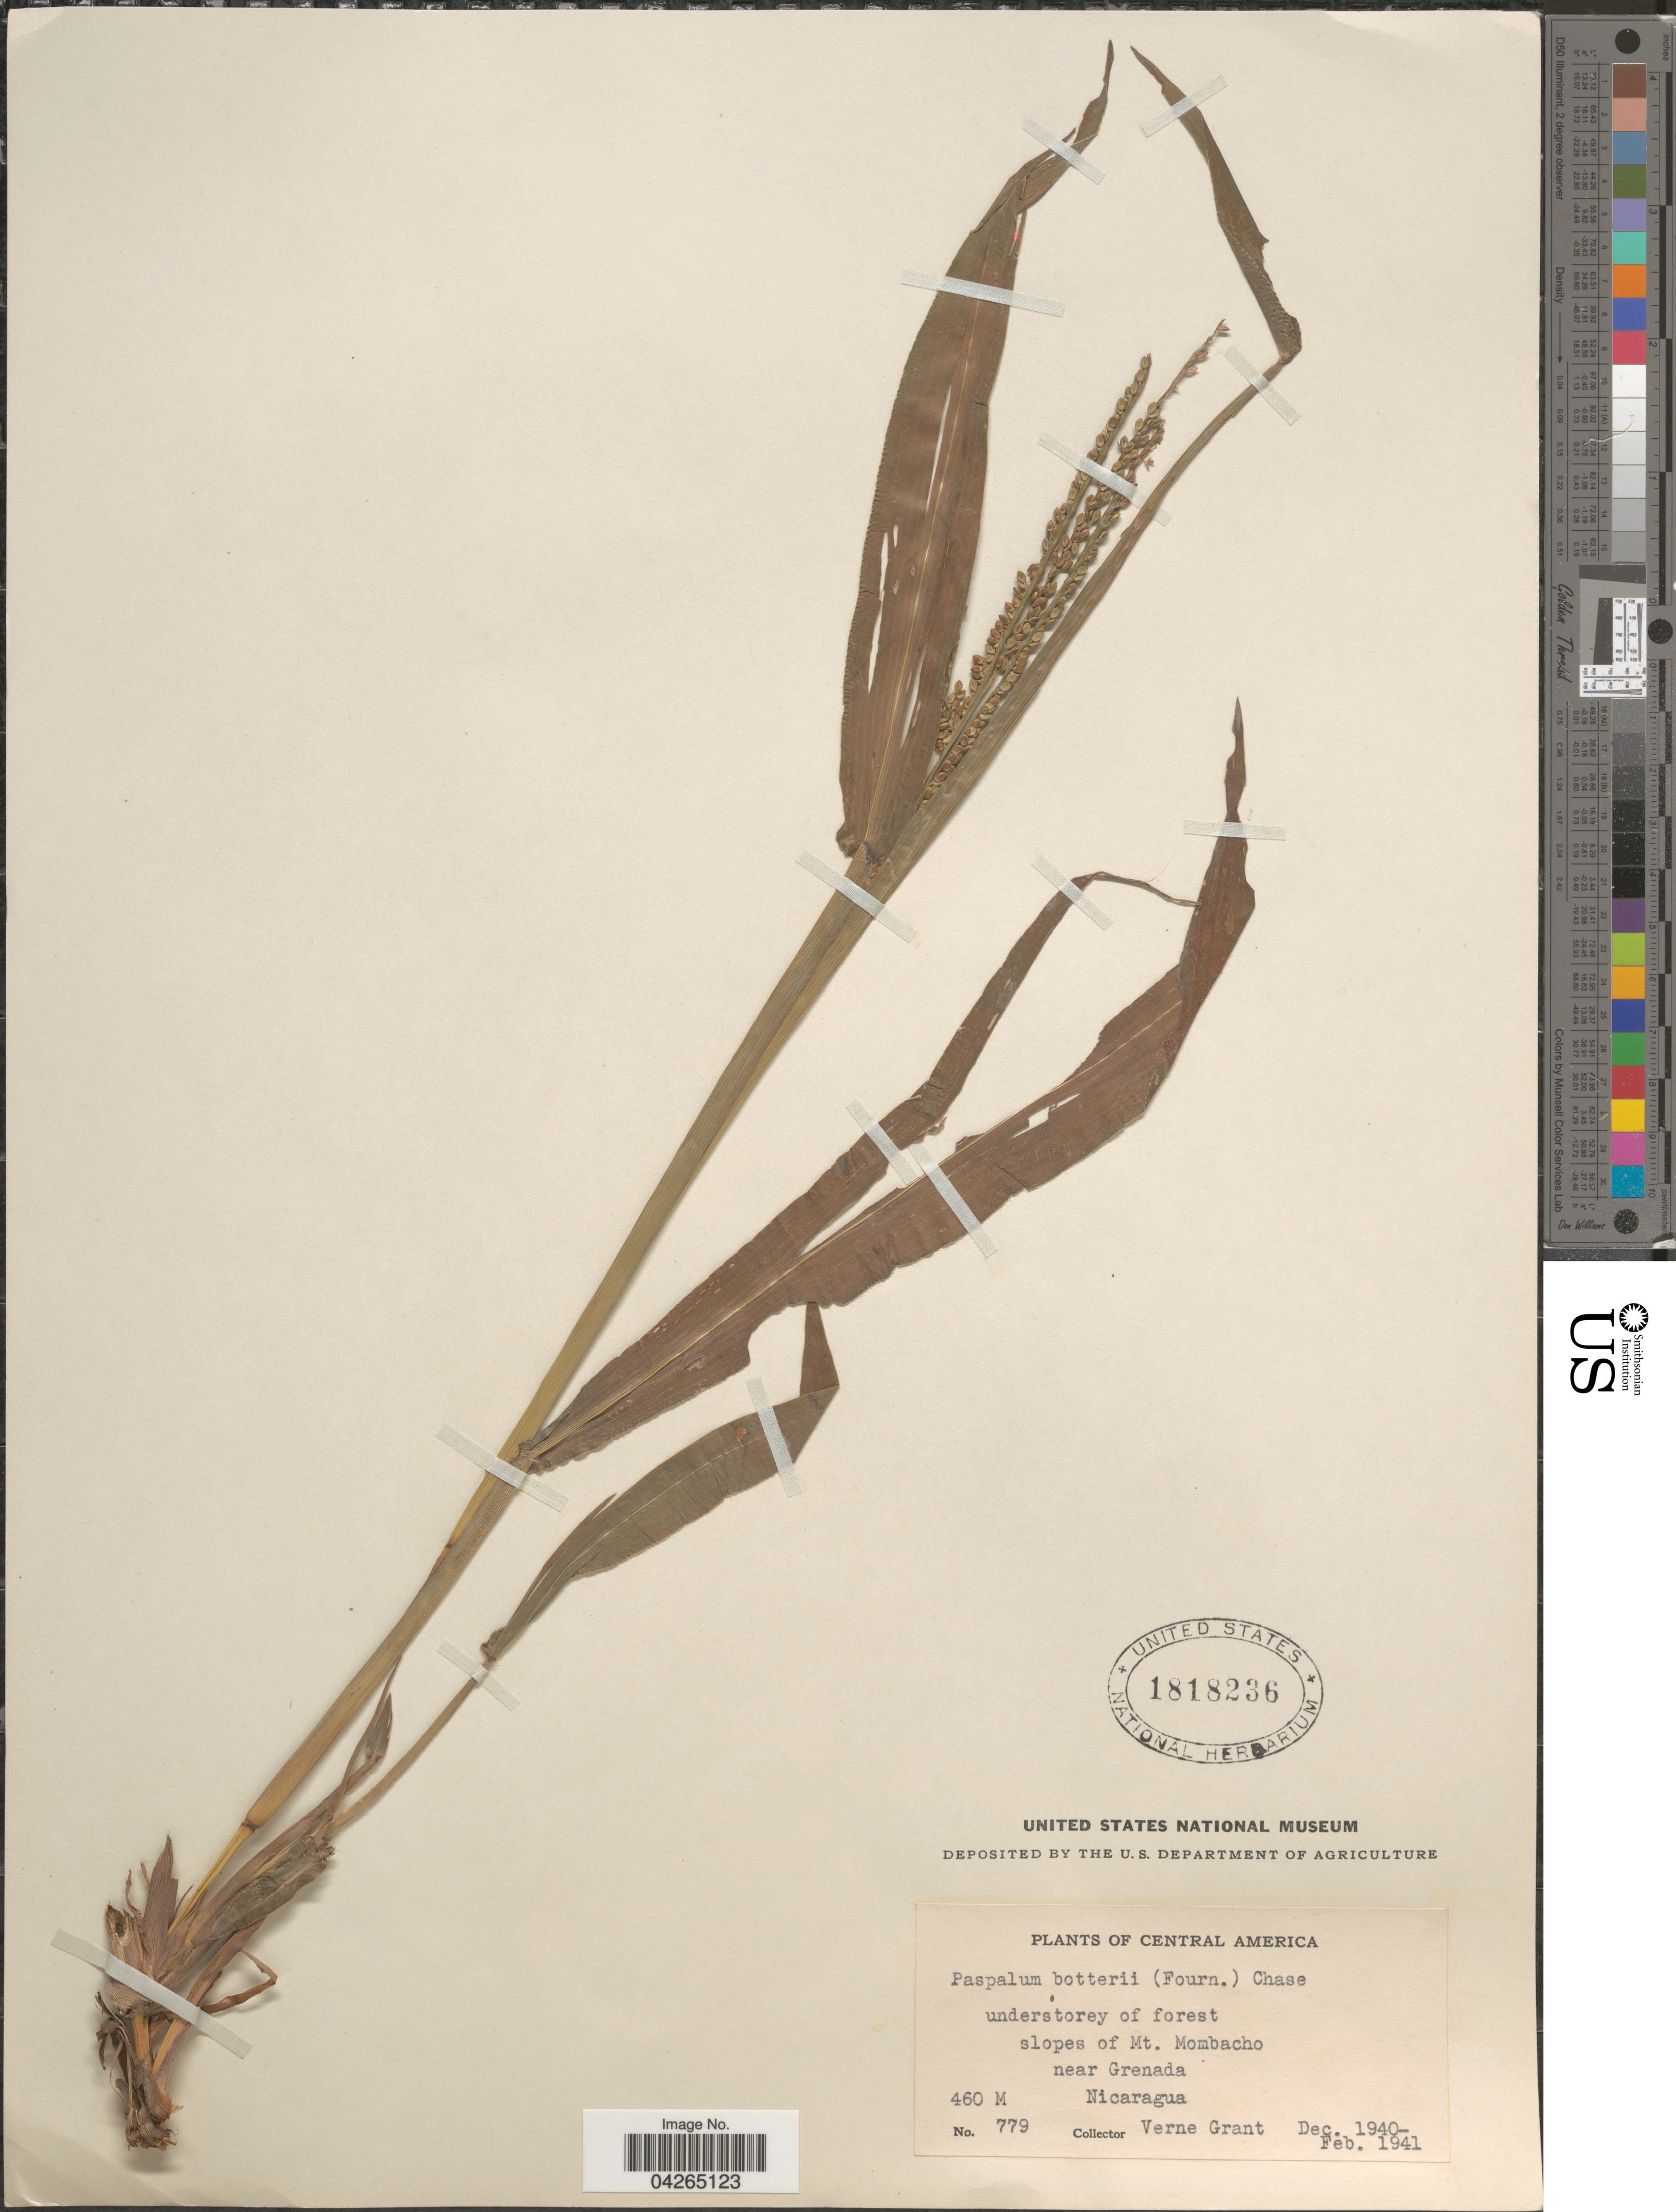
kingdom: Plantae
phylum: Tracheophyta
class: Liliopsida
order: Poales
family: Poaceae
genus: Paspalum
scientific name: Paspalum botterii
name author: (E. Fourn.) Chase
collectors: V. Grant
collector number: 779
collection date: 1940-12/1941-02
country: Nicaragua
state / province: Granada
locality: Slopes of Mt. Mombacho near Granada.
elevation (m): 460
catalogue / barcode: US 1818236